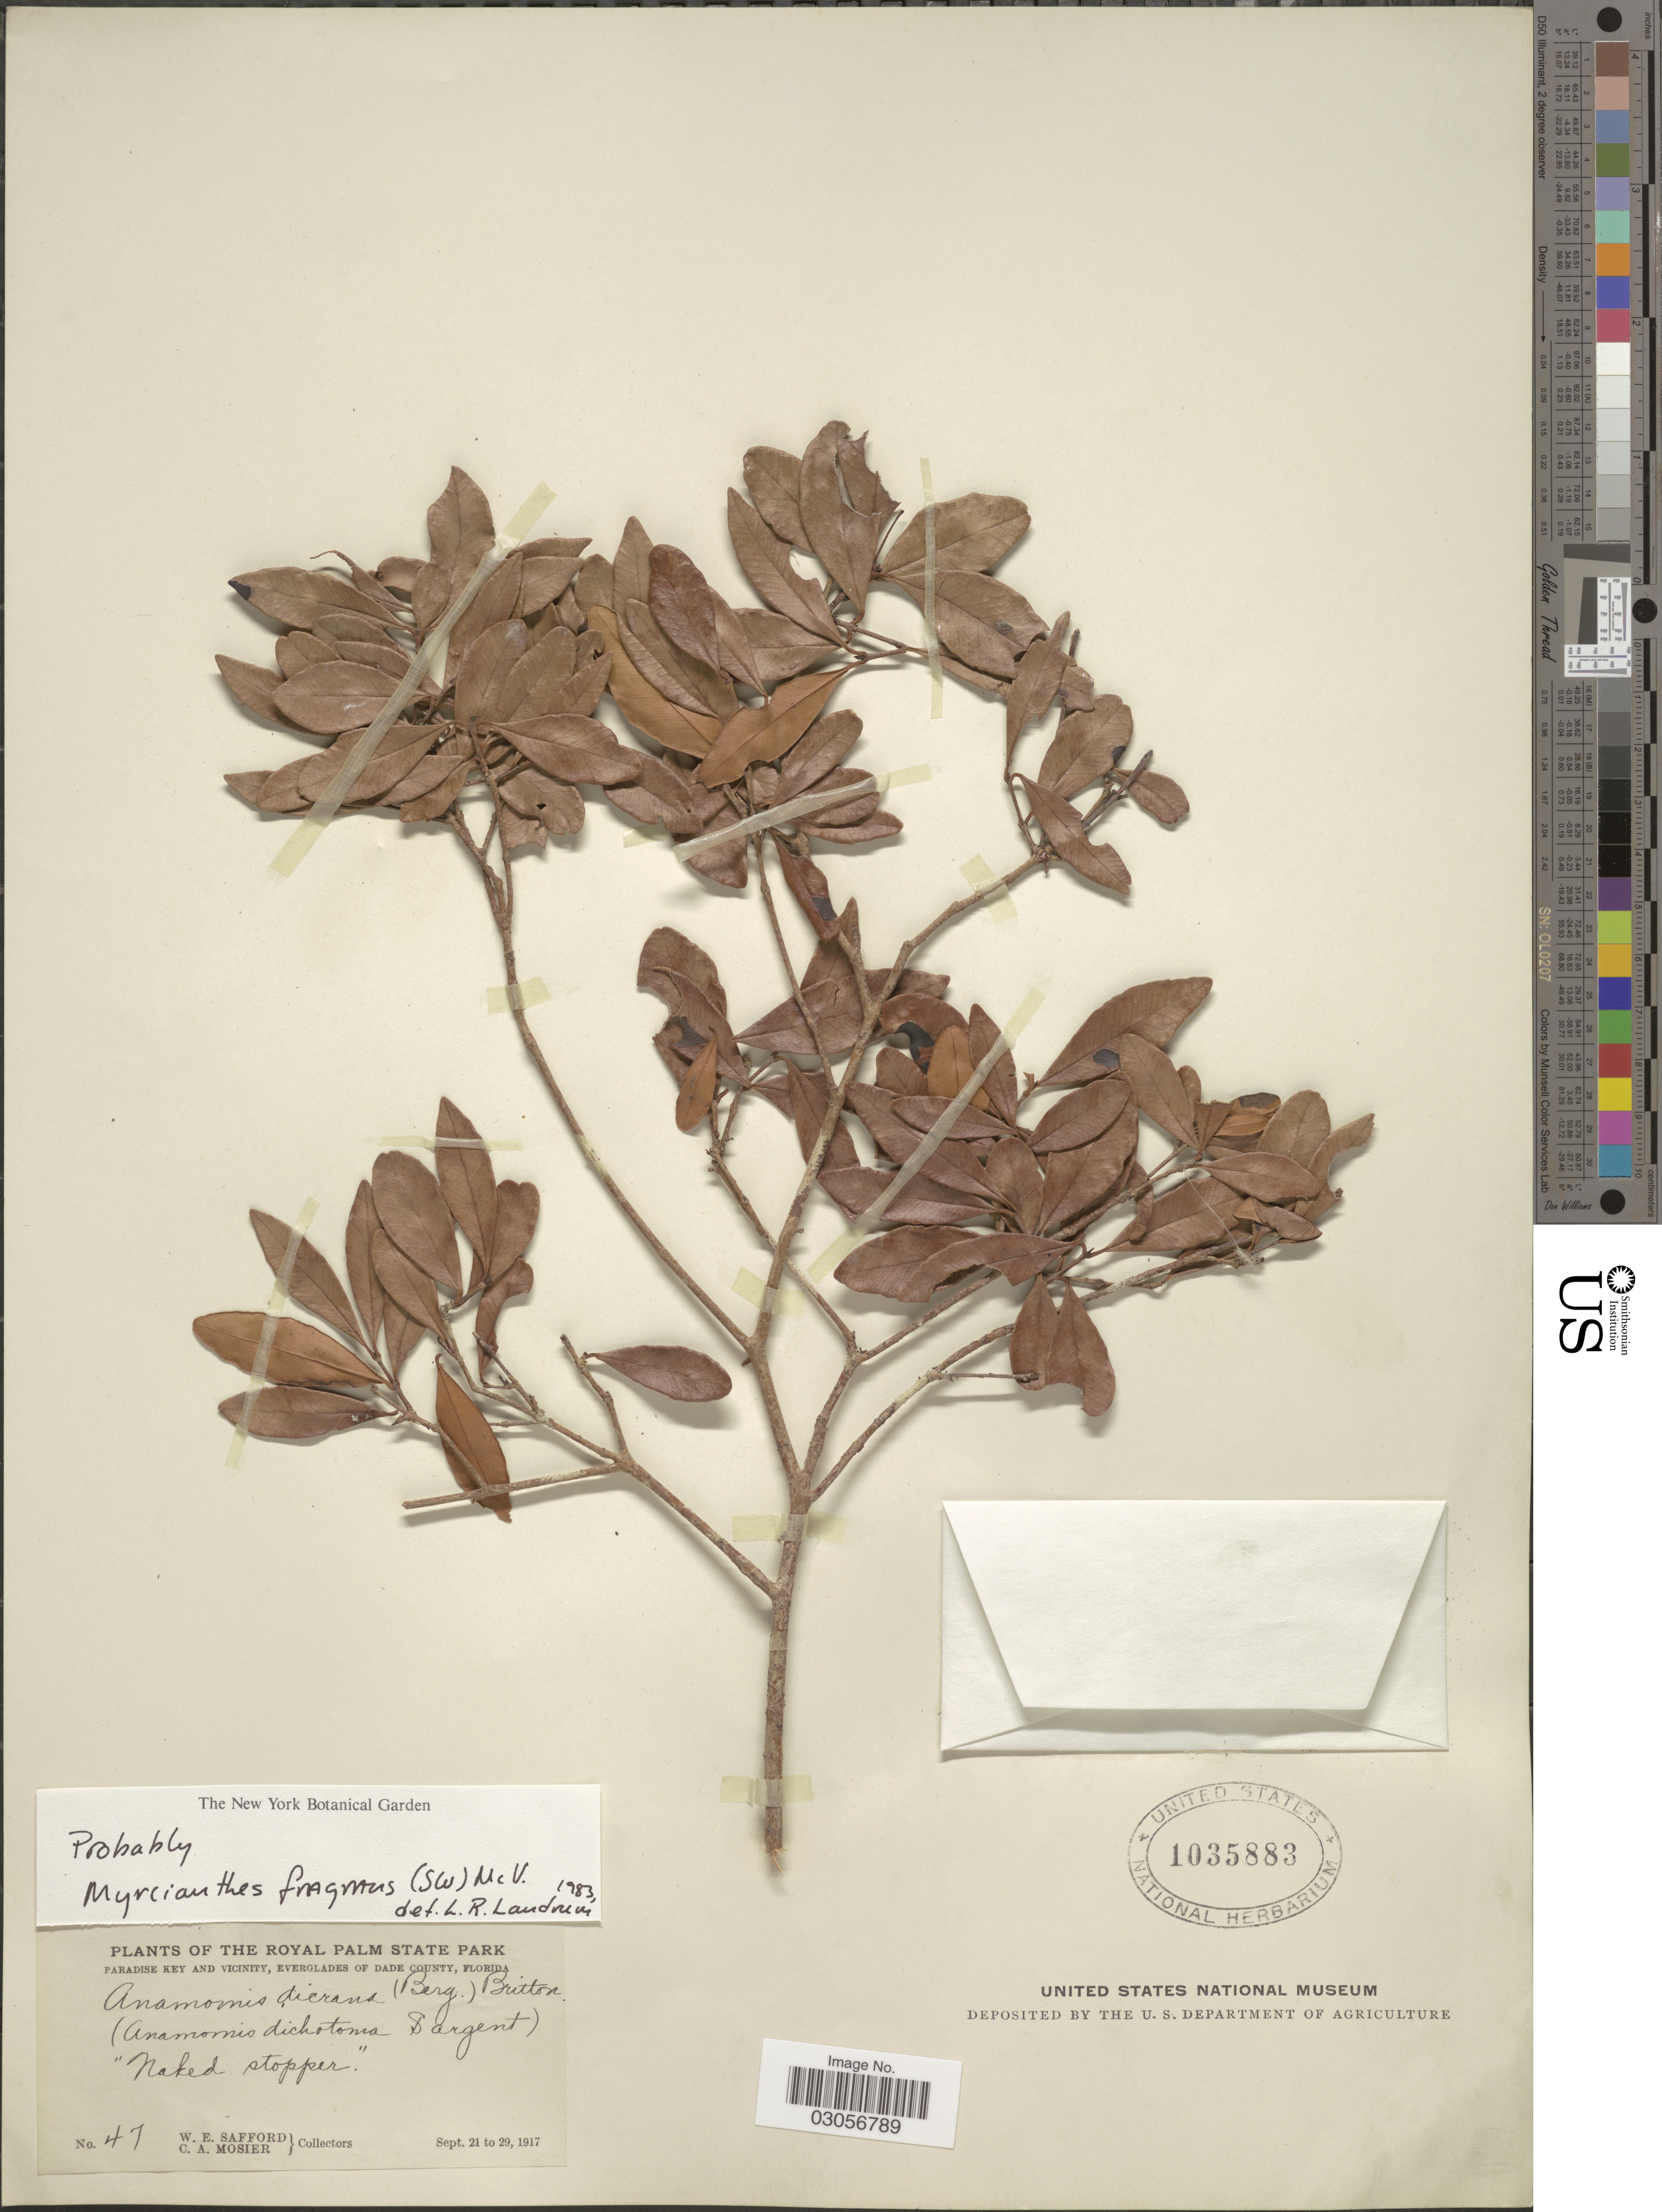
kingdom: Plantae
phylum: Tracheophyta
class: Magnoliopsida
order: Myrtales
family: Myrtaceae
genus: Myrcianthes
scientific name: Myrcianthes fragrans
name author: (Sw.) McVaugh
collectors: W. E. Safford & C. A. Mosier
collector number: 47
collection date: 1917-09-21/1917-09-29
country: United States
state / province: Florida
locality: The Royal Palm State Park, Paradise Key and vicinity, Everglades of Dade County.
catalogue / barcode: US 1035883